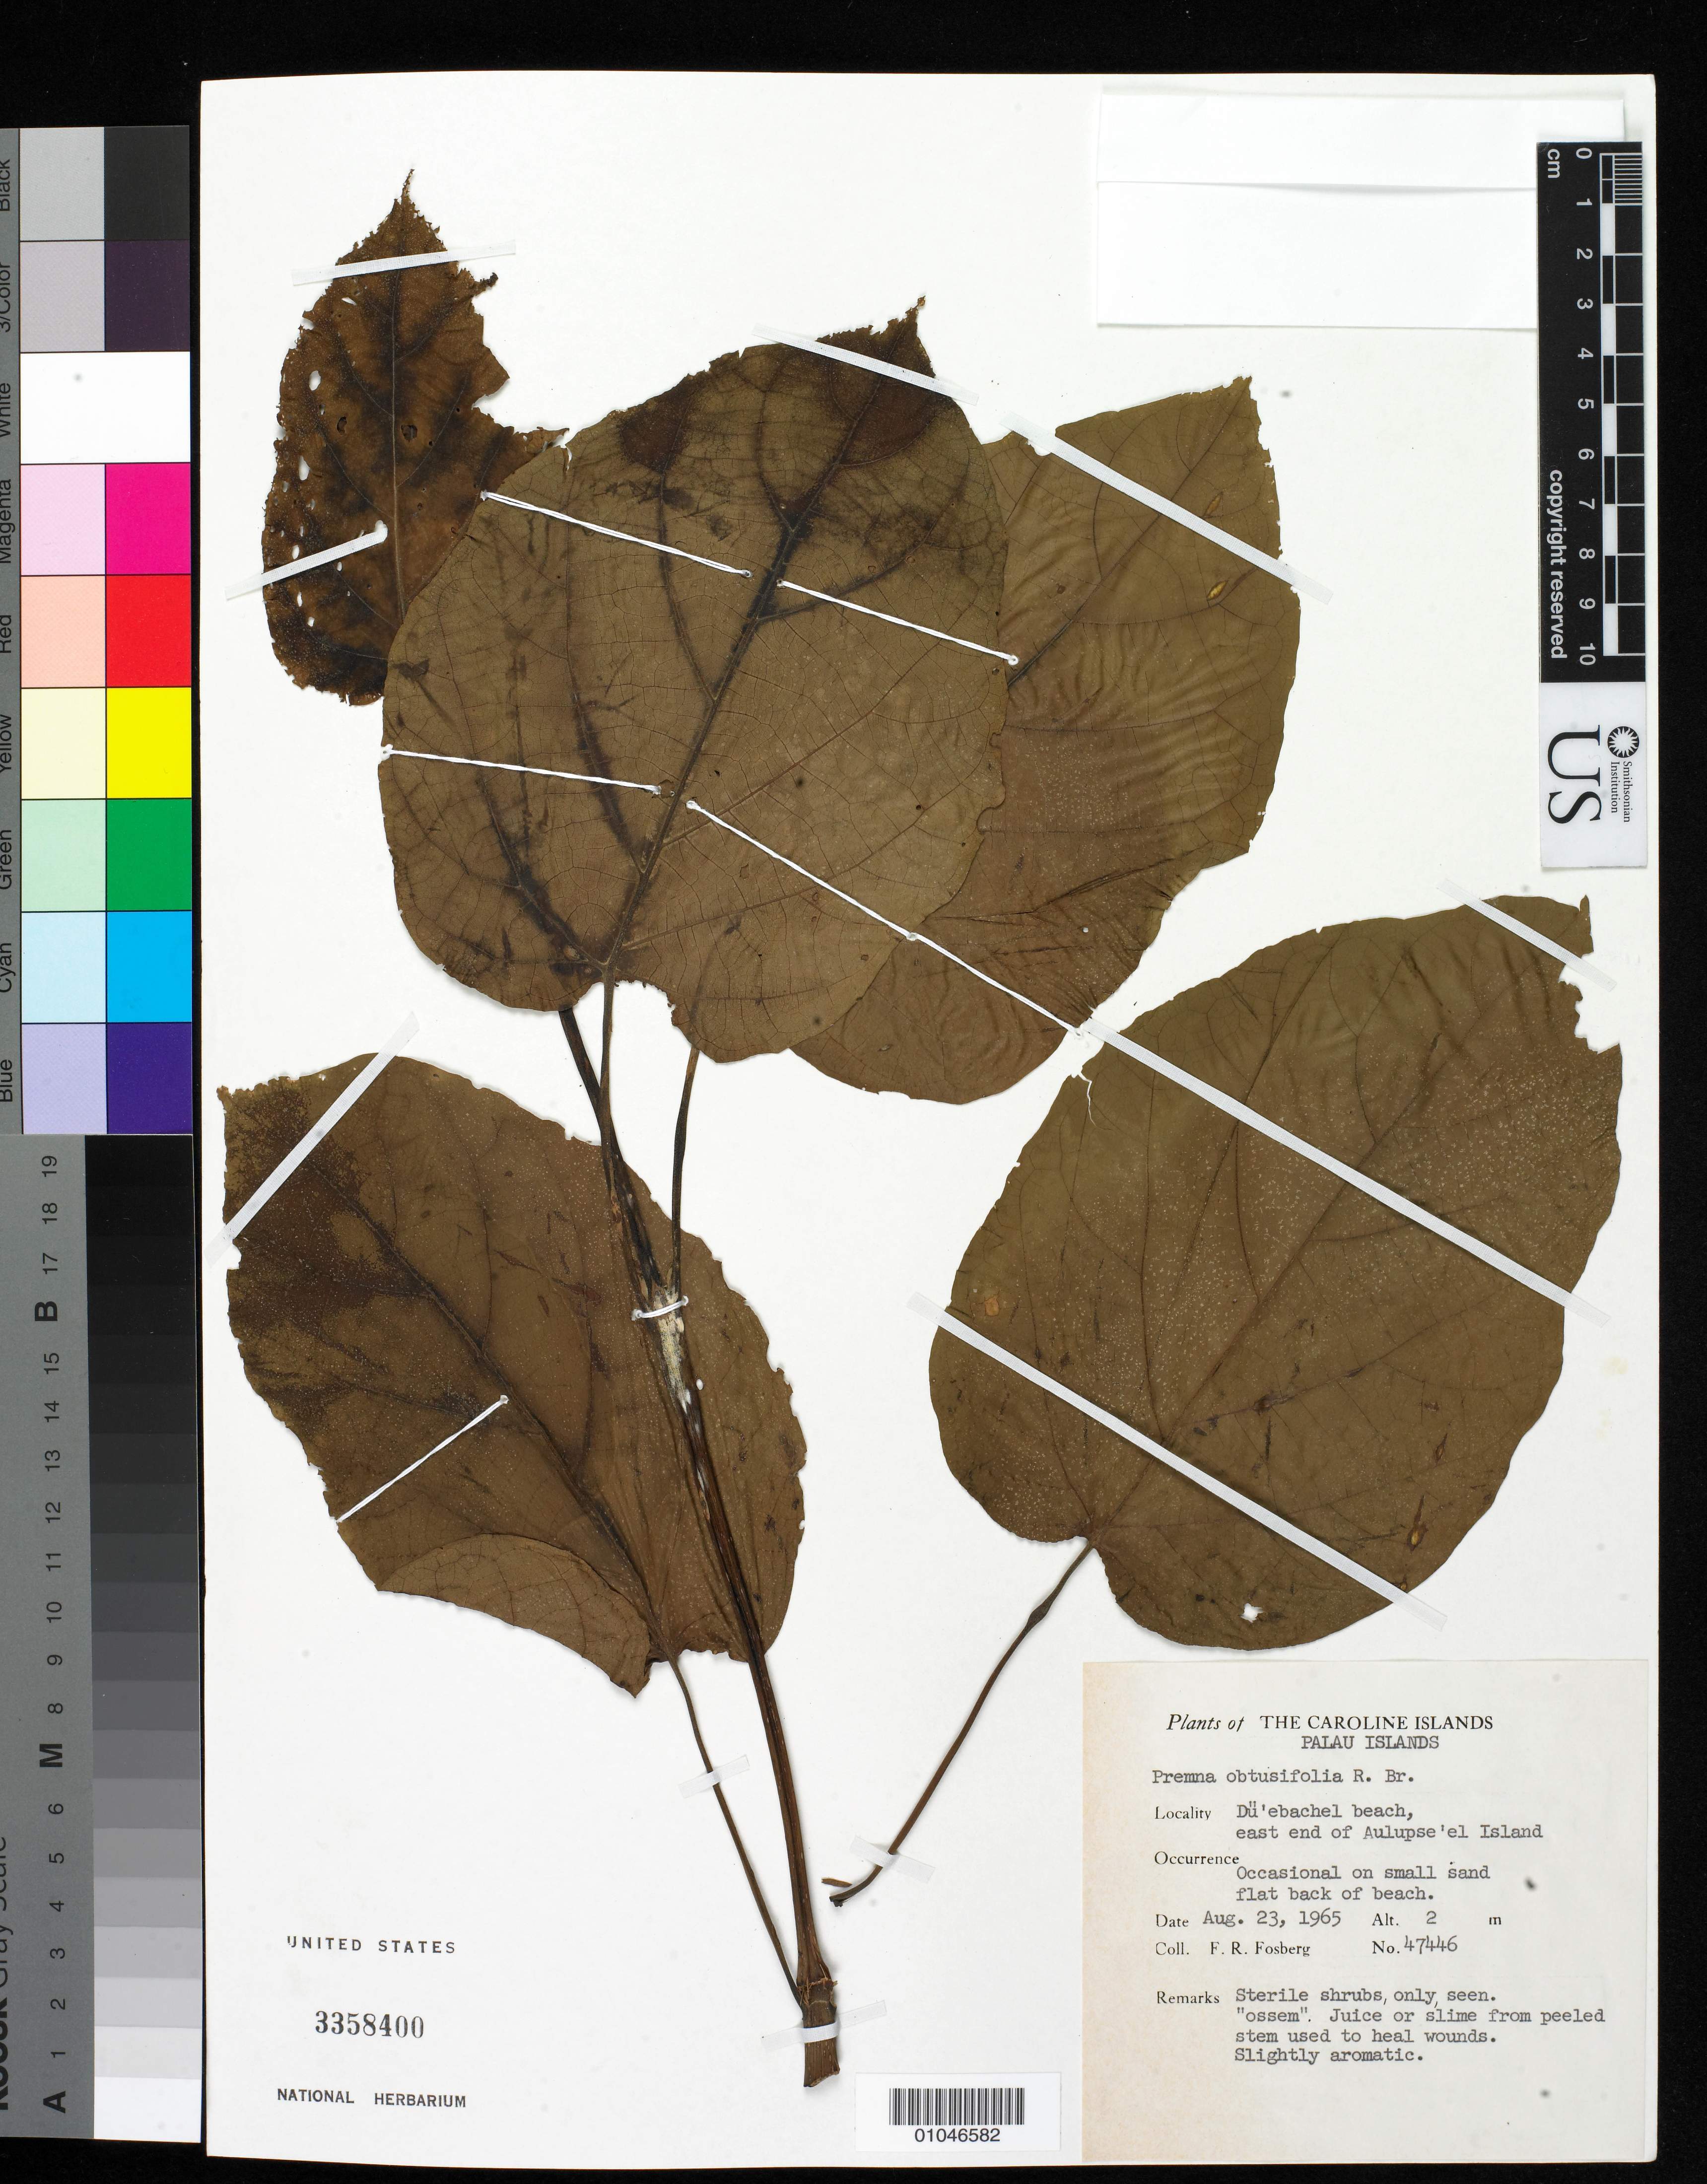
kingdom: Plantae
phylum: Tracheophyta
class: Magnoliopsida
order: Lamiales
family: Lamiaceae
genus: Premna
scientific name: Premna obtusifolia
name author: R. Br.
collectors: F. R. Fosberg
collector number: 47446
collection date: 1965-08-23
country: Palau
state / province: Koror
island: Ulebsechel [Aulupse'el]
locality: Du'ebachel beach, E end of Aulupse'el Island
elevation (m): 2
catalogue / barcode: US 3358400